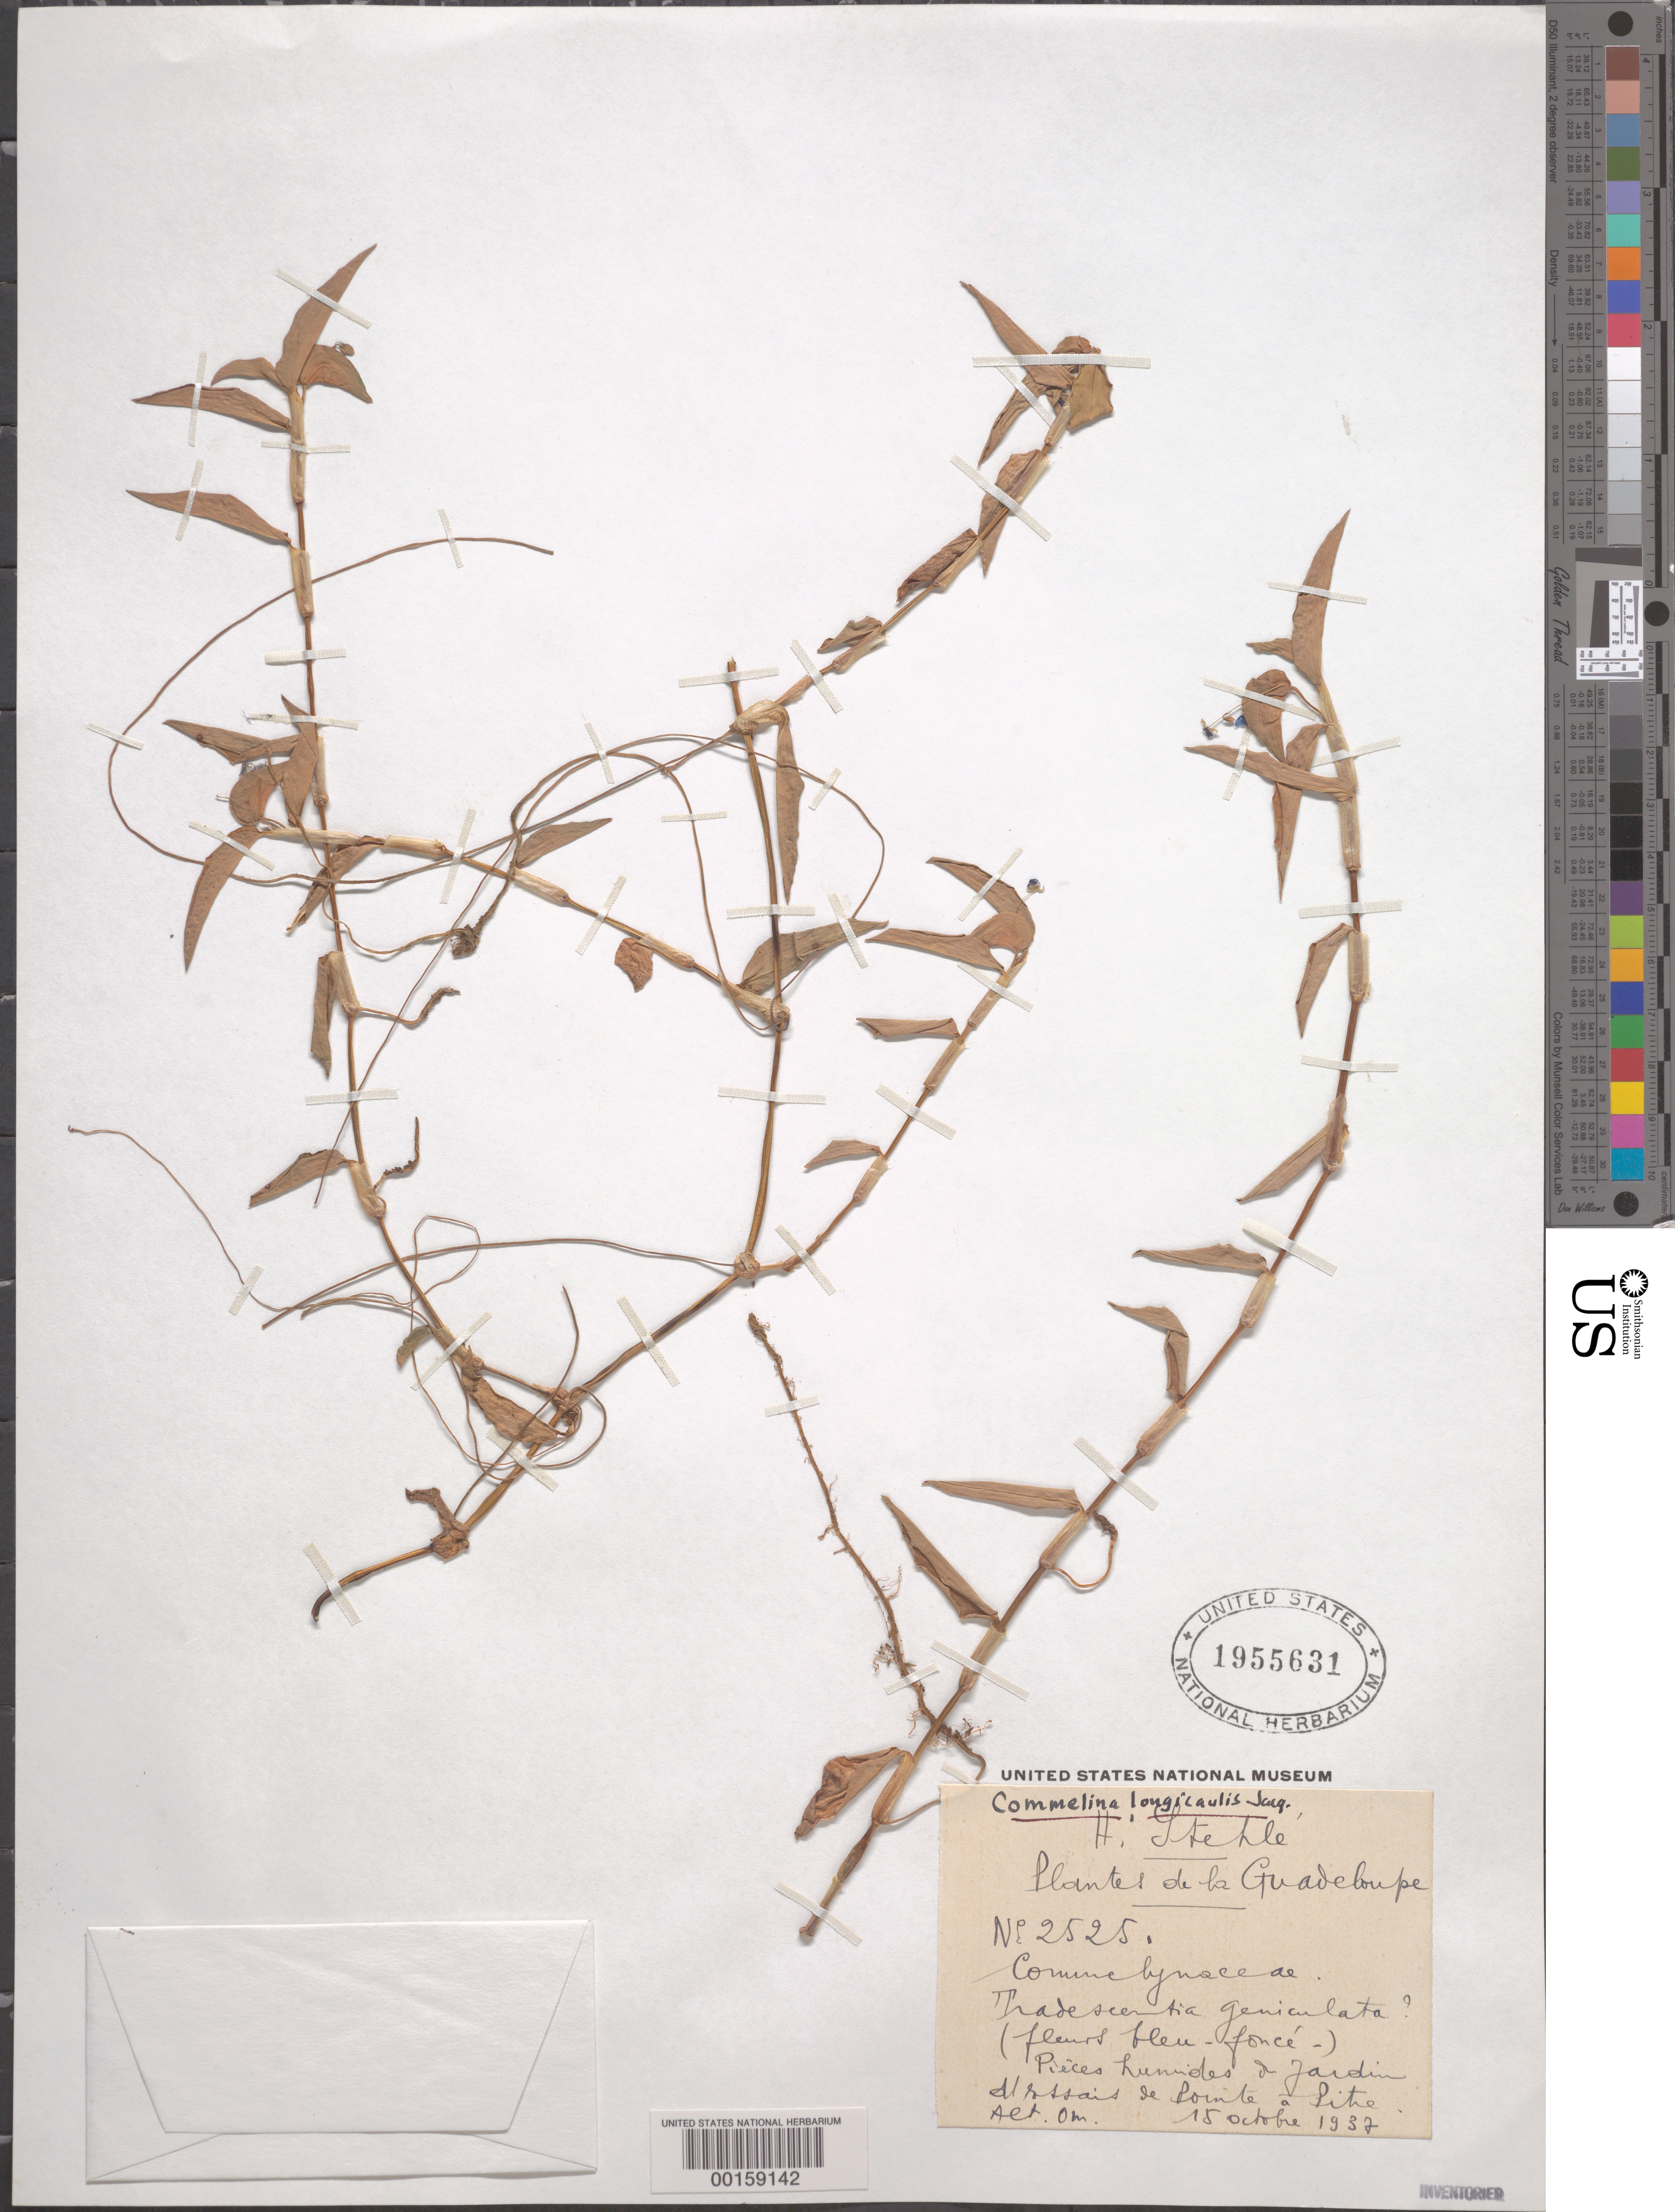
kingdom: Plantae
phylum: Tracheophyta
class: Liliopsida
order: Commelinales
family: Commelinaceae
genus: Commelina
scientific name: Commelina diffusa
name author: Burm. f.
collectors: H. Lsehle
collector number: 2525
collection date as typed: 15 Oct 1932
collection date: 1932-10-15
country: Guadeloupe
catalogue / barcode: US 1955631